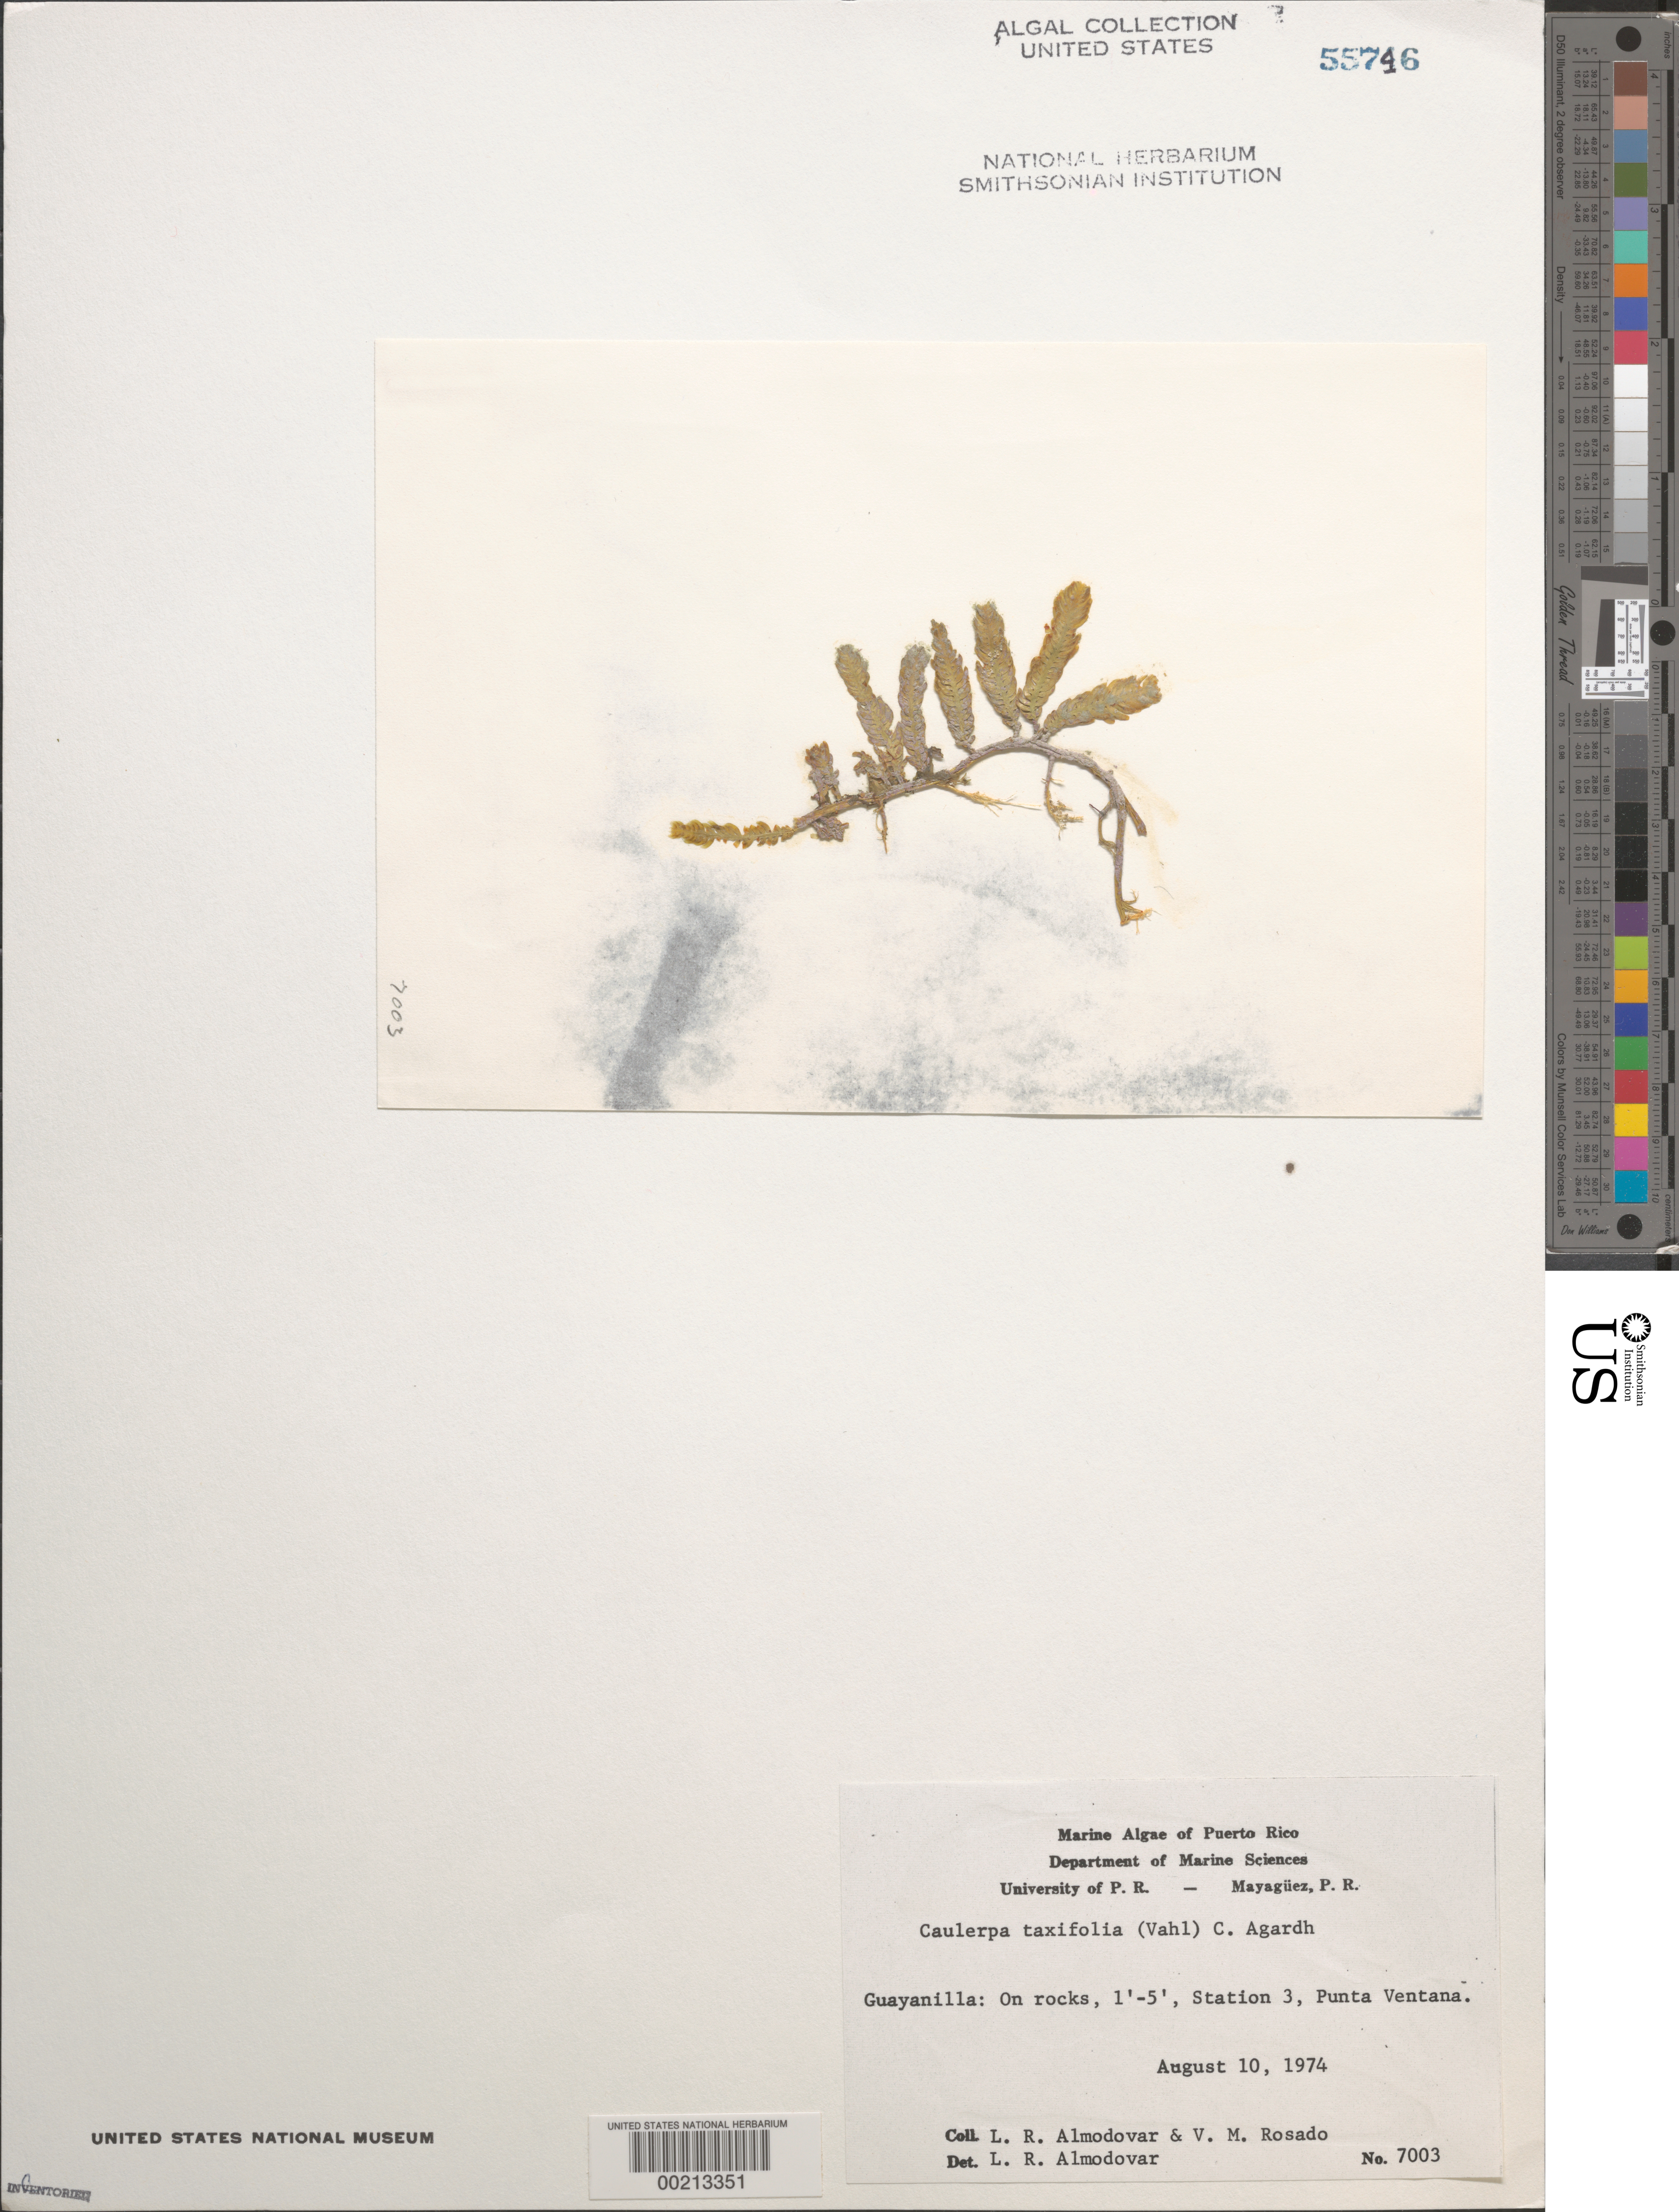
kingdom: Plantae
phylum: Chlorophyta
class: Ulvophyceae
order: Bryopsidales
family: Caulerpaceae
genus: Caulerpa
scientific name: Caulerpa taxifolia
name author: (M. Vahl) C. Agardh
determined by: Almodovar, L. R.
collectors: L. Almodovar & V. Rosado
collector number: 7003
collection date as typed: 10 Aug 1974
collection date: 1974-08-10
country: Puerto Rico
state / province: Guayanilla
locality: Punta ventana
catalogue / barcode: US 55746